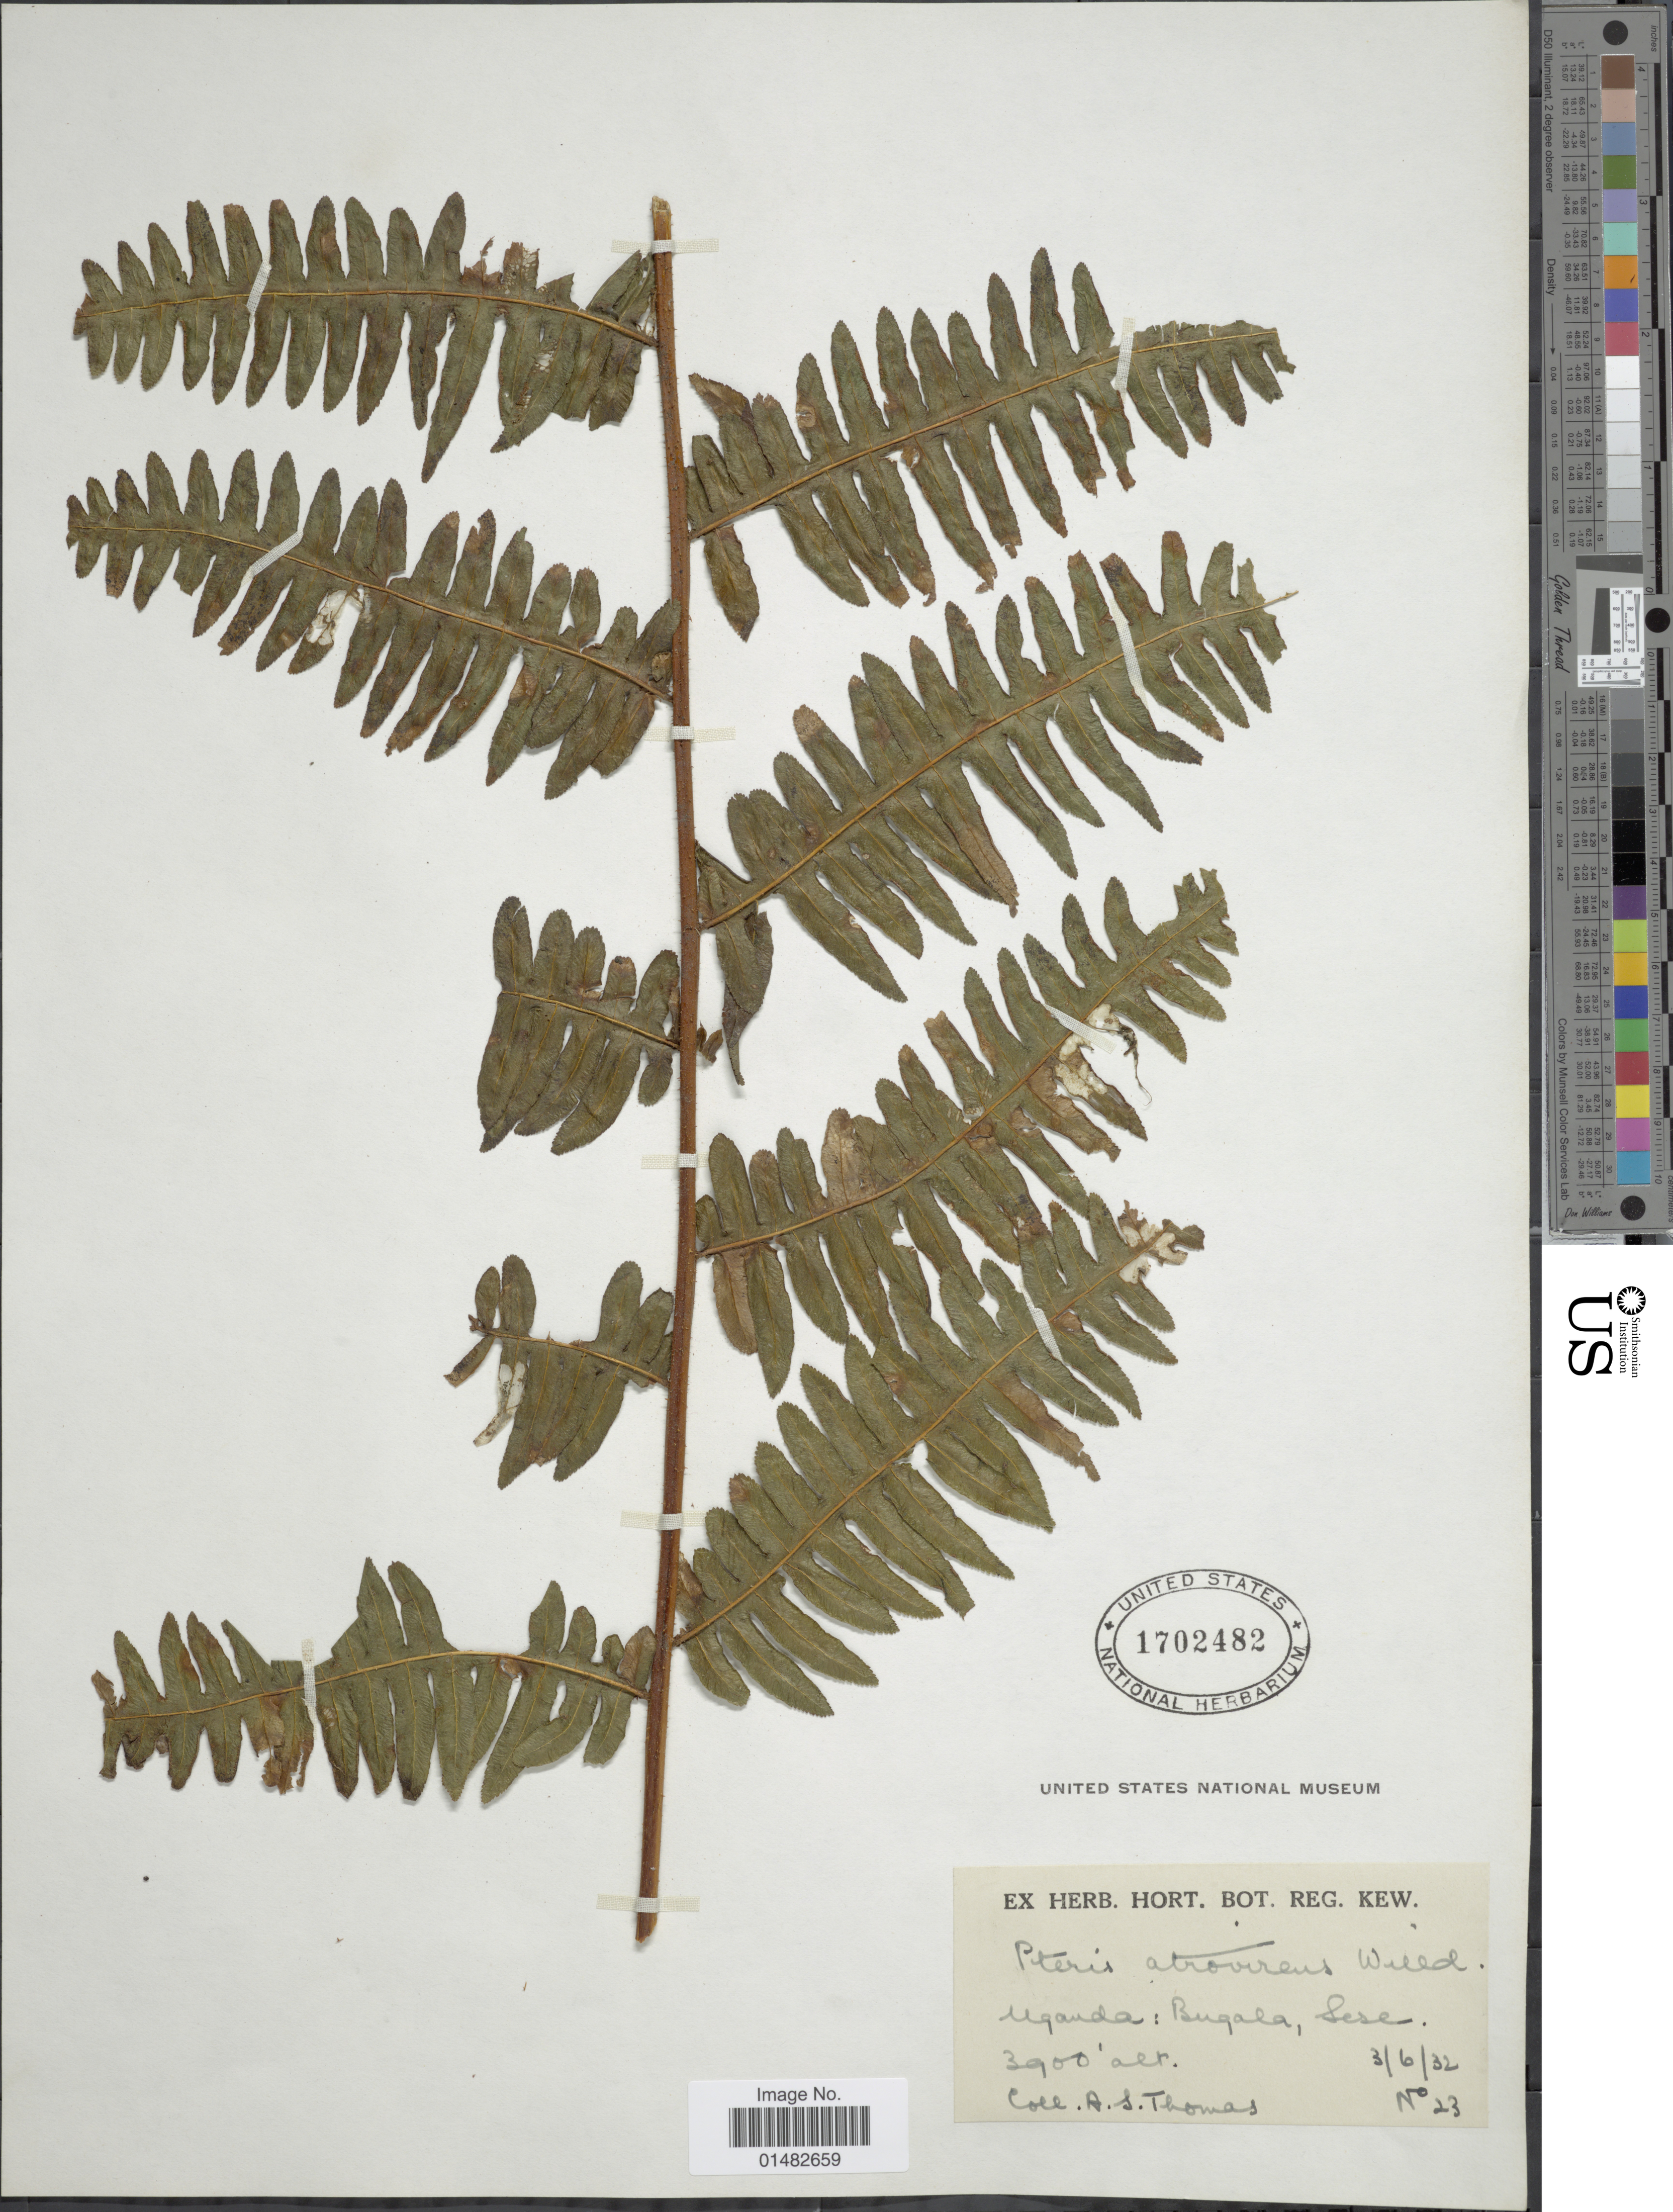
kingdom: Plantae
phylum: Tracheophyta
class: Polypodiopsida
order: Polypodiales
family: Pteridaceae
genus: Pteris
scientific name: Pteris atrovirens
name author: Willd.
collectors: A. Thomas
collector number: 23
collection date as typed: Transcribed d/m/y: 3/6/32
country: Uganda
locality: Bugala, Sese.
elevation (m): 1189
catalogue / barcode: US 1702482